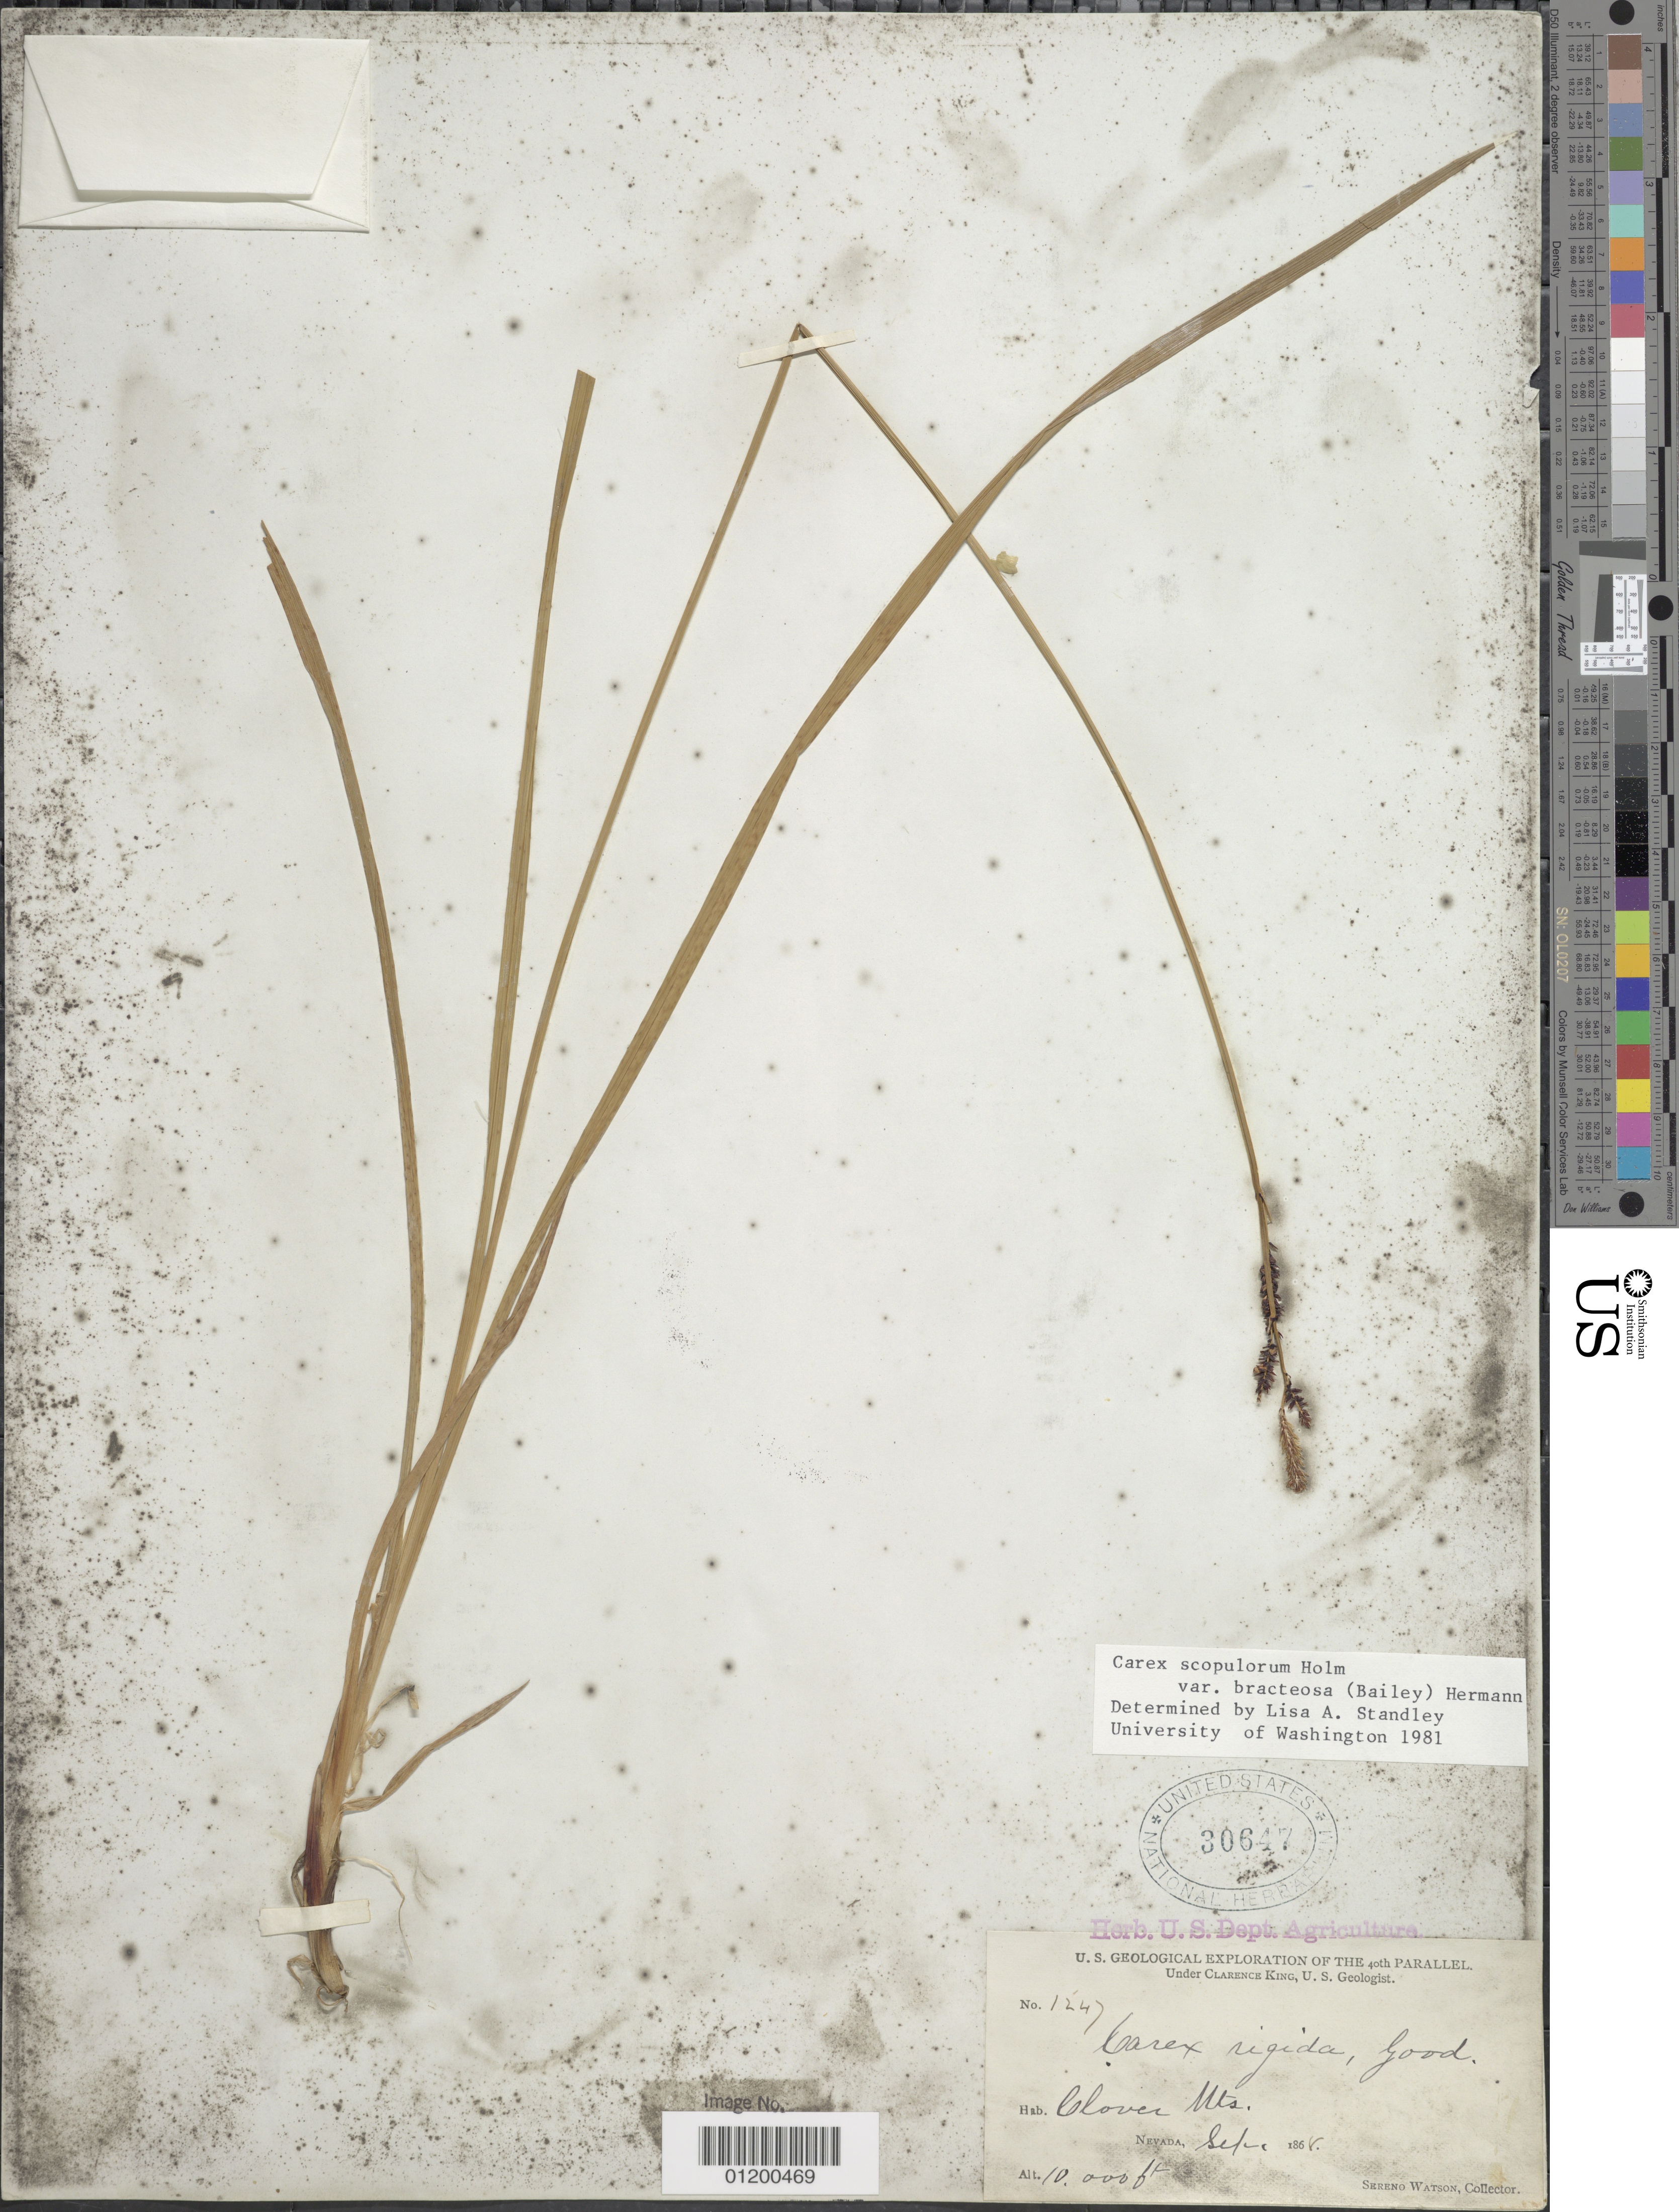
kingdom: Plantae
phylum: Tracheophyta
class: Liliopsida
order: Poales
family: Cyperaceae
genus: Carex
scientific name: Carex scopulorum var. bracteosa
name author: (L.H. Bailey) F.J. Herm.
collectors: S. Watson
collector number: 1247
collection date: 1868-09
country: United States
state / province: Nevada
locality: Clover Mountains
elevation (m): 3048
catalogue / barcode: US 30647